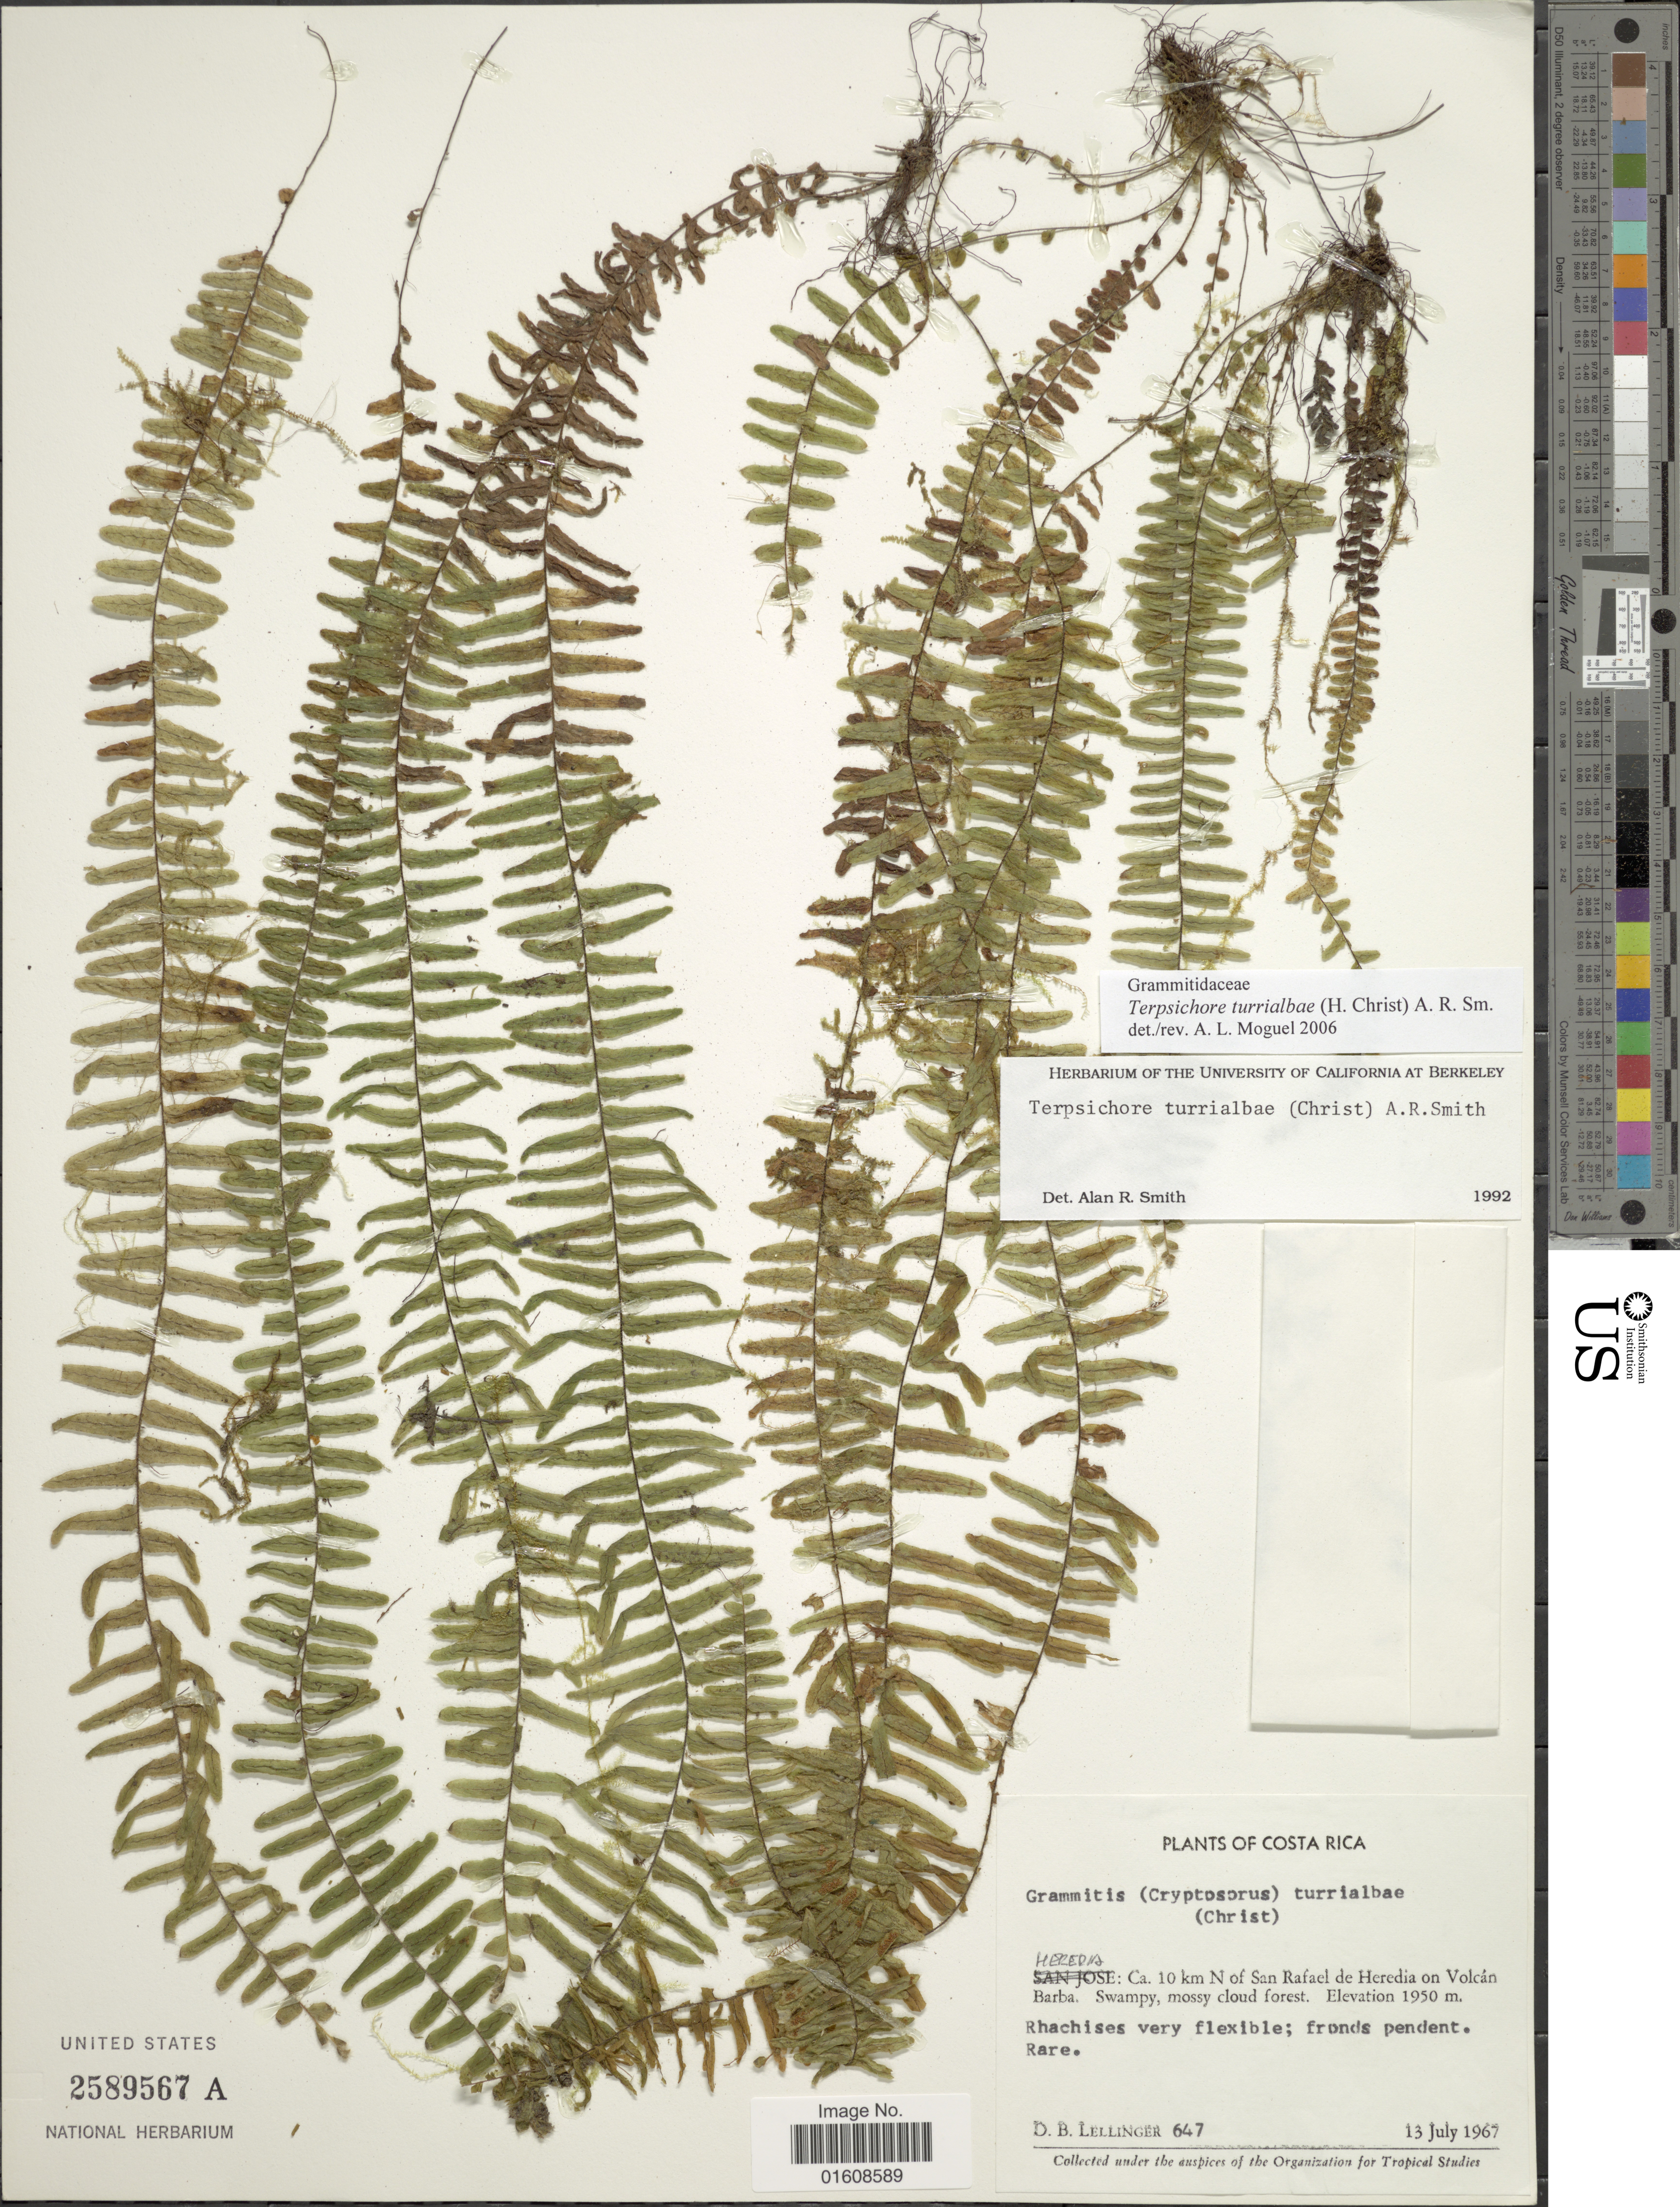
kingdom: Plantae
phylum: Tracheophyta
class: Polypodiopsida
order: Polypodiales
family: Polypodiaceae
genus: Alansmia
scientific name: Alansmia turrialbae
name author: (Christ) Moguel & M. Kessler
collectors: D. B. Lellinger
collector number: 647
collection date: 1967-07-13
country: Costa Rica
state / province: Heredia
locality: Ca. 10 km N of San Rafael de Heredia on Volcán Barba. Swampy, mossy cloud forest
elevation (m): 1950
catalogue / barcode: US 2589567A